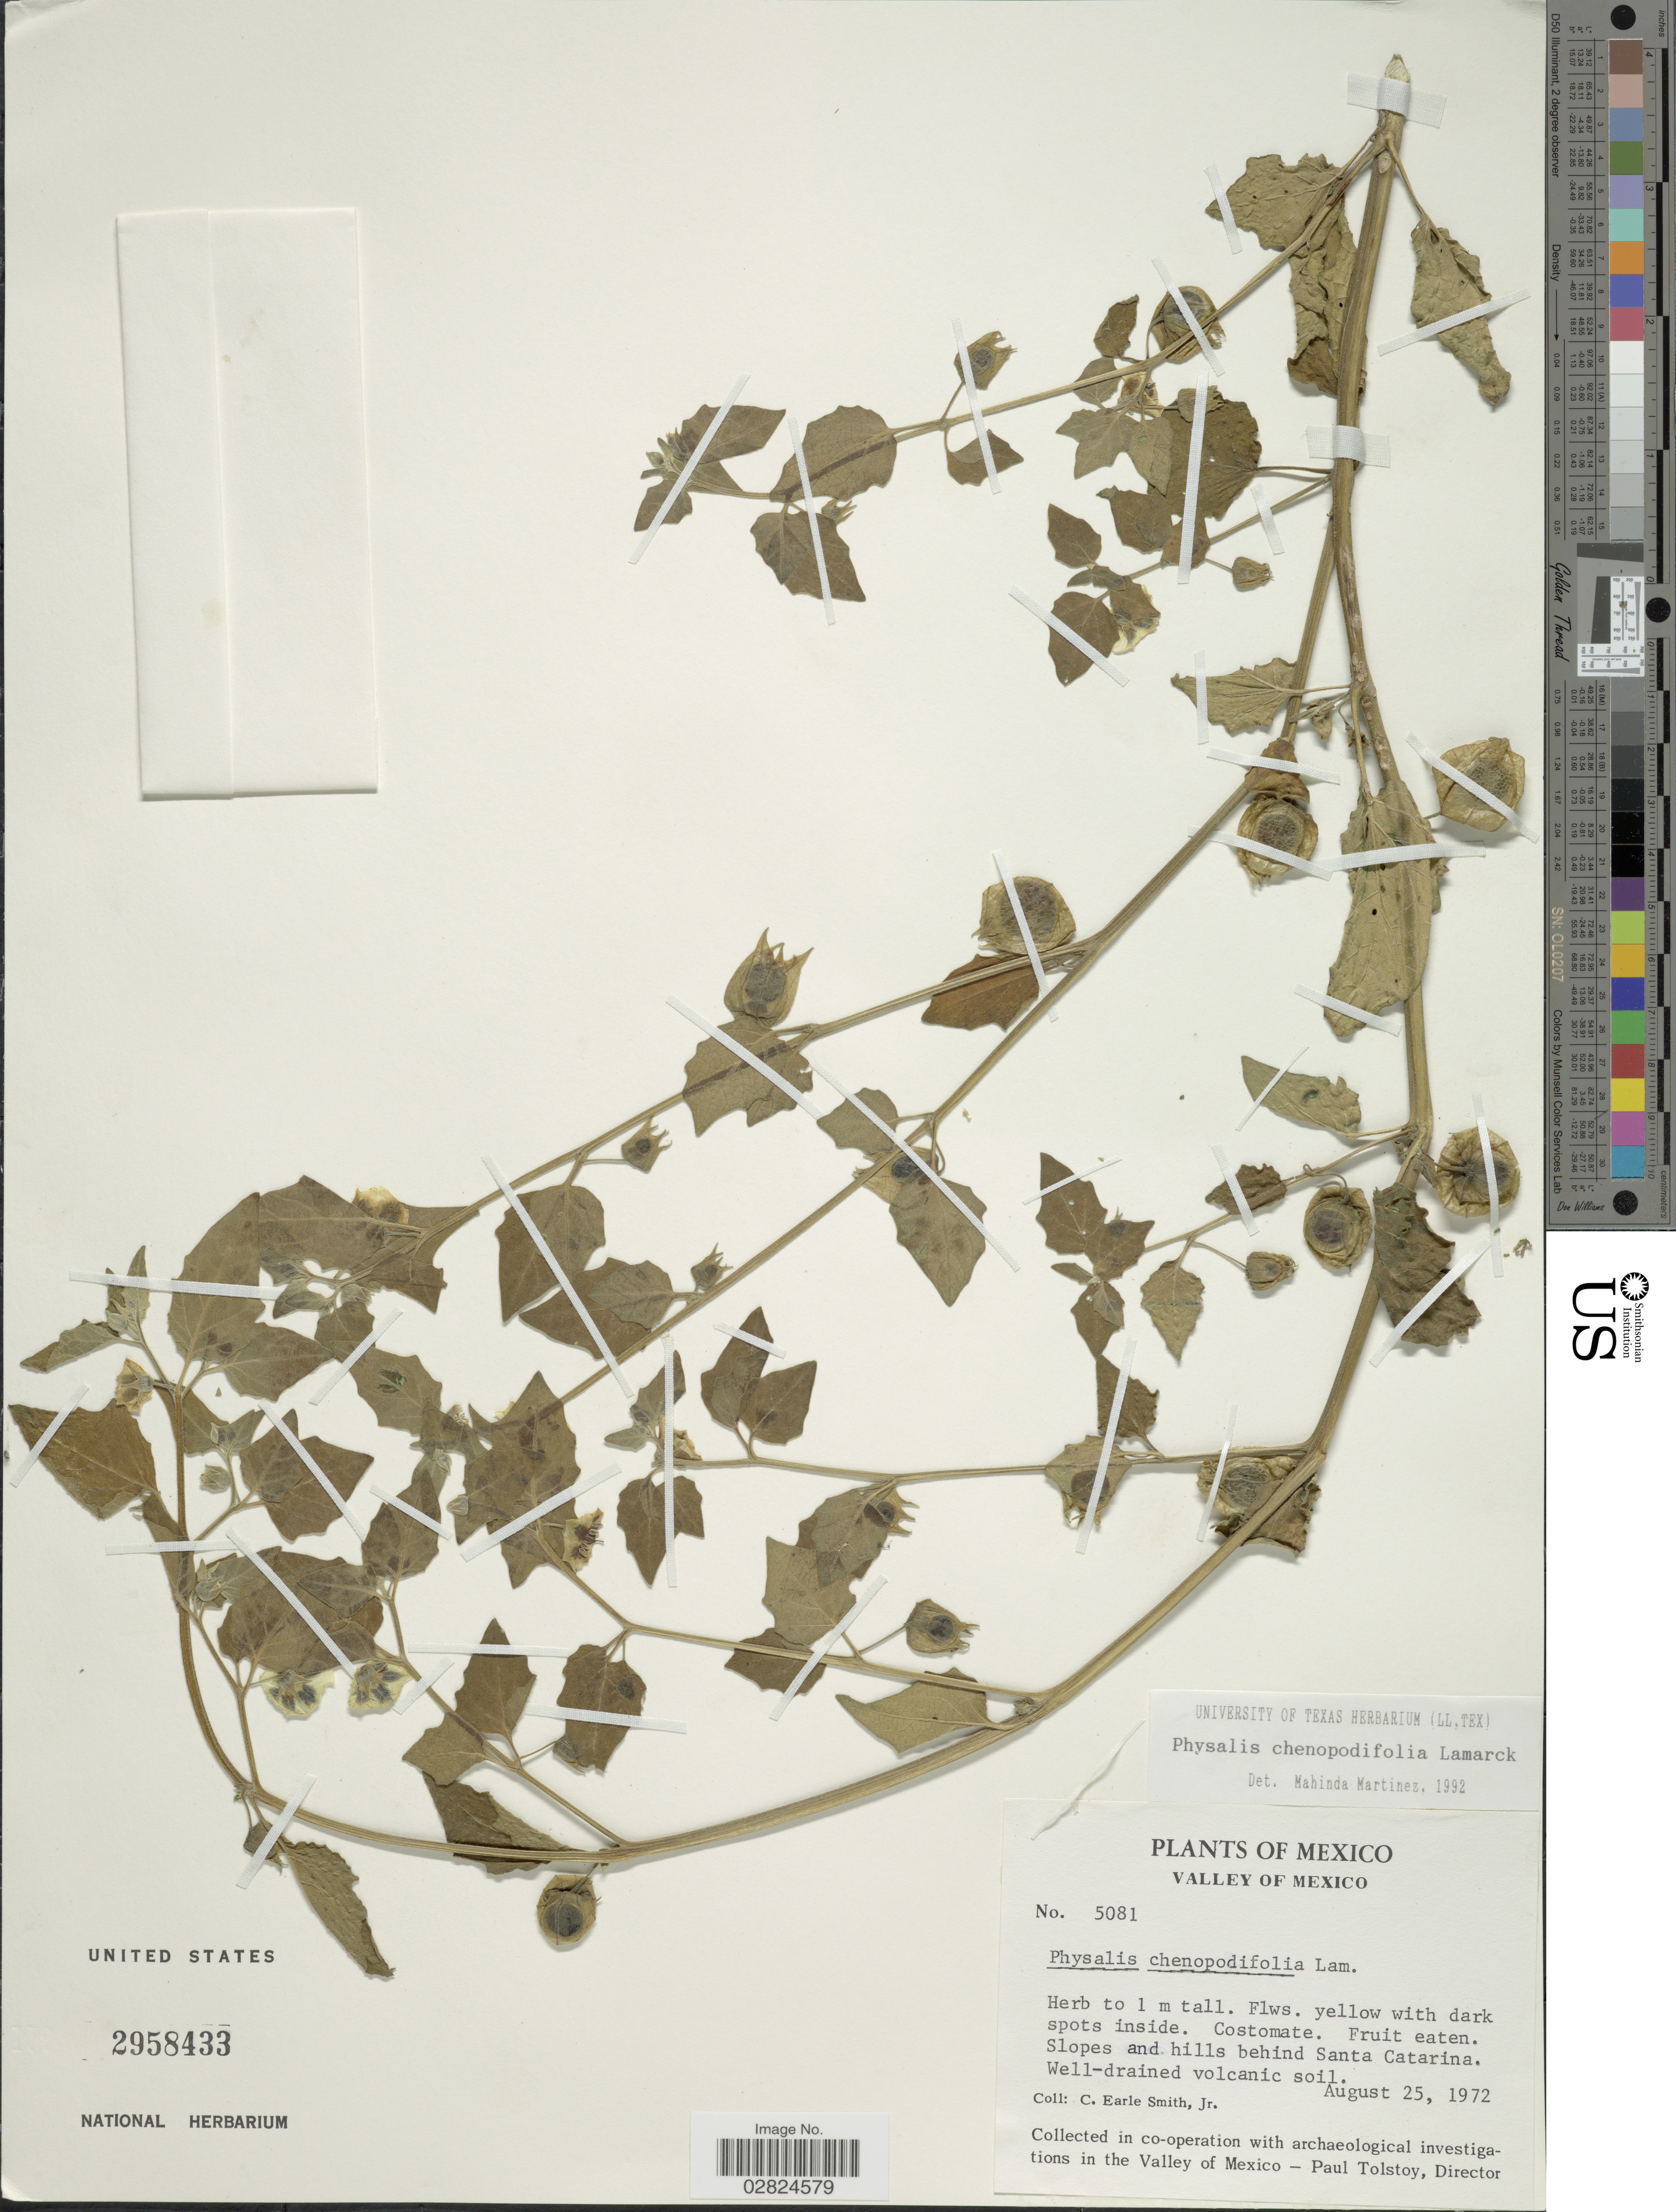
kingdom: Plantae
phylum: Tracheophyta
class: Magnoliopsida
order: Solanales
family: Solanaceae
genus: Physalis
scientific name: Physalis chenopodifolia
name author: Lam.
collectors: C. E. Smith Jr.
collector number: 5081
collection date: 1972-08-25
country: Mexico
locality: Valley of Mexico, slopes and hills behind Santa Catarina.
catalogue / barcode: US 2958433